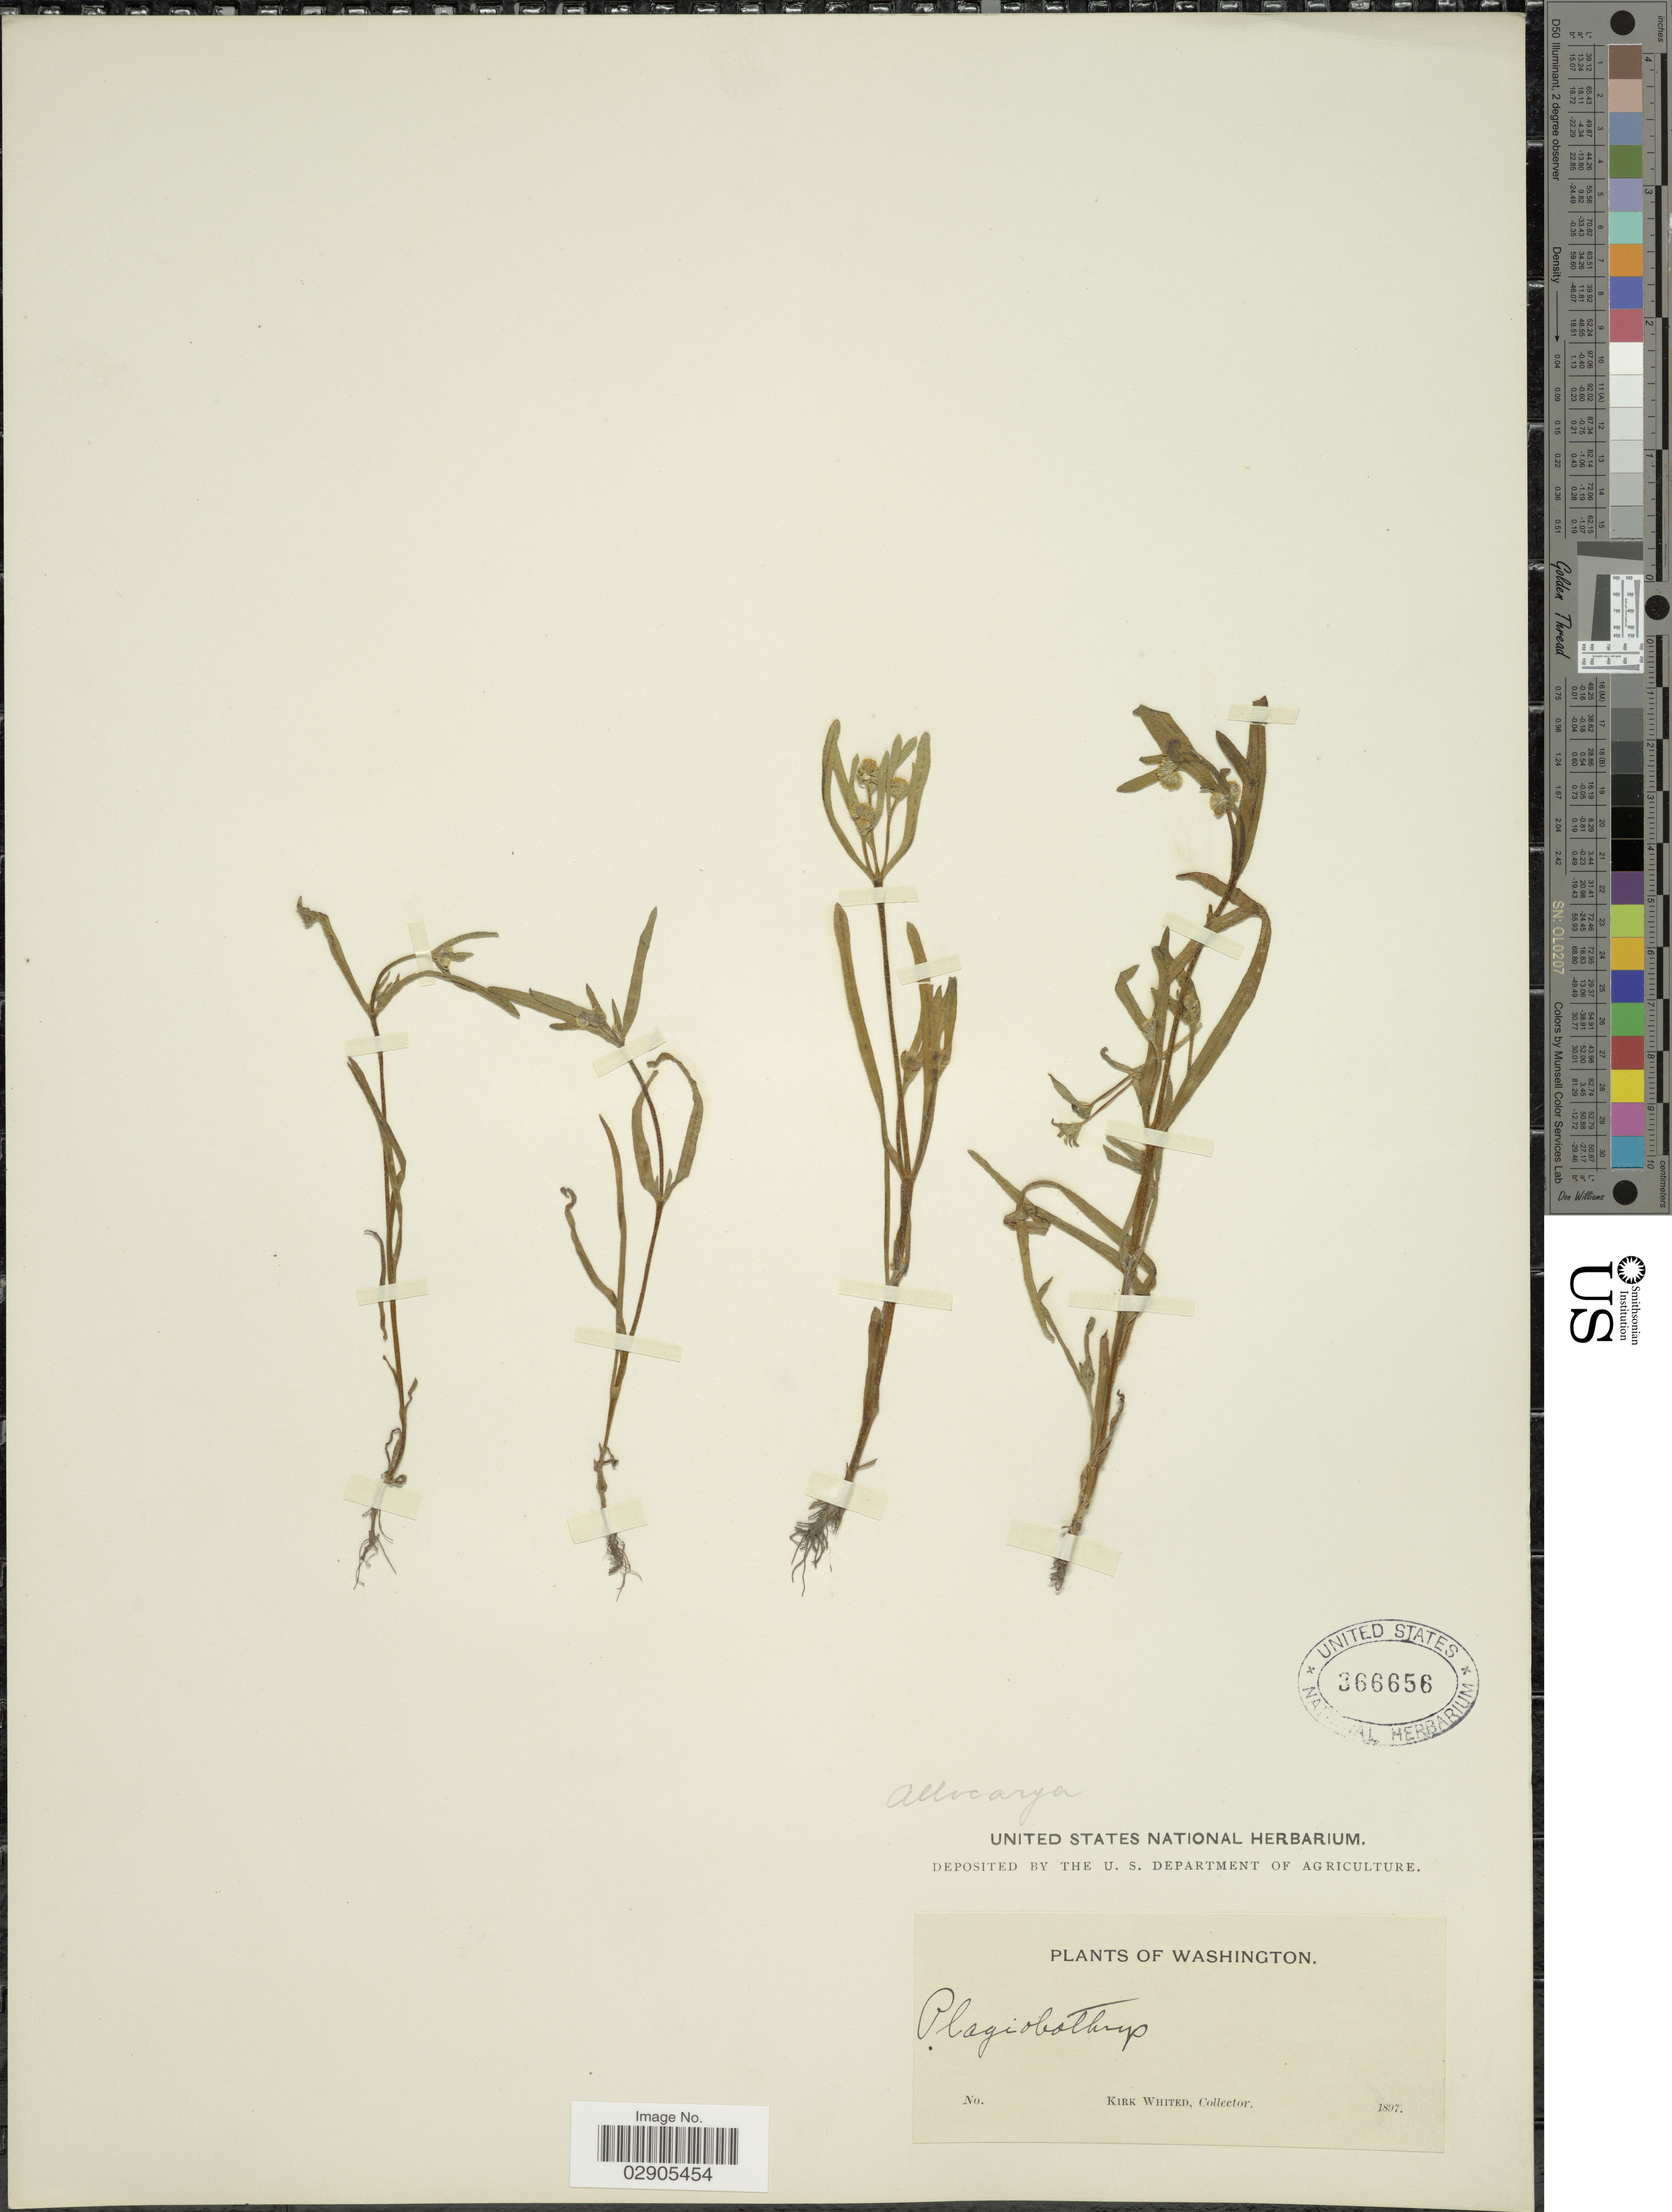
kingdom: Plantae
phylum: Tracheophyta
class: Magnoliopsida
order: Boraginales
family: Boraginaceae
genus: Allocarya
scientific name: Allocarya sp.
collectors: K. Whited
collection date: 1897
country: United States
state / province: Washington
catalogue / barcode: US 366656